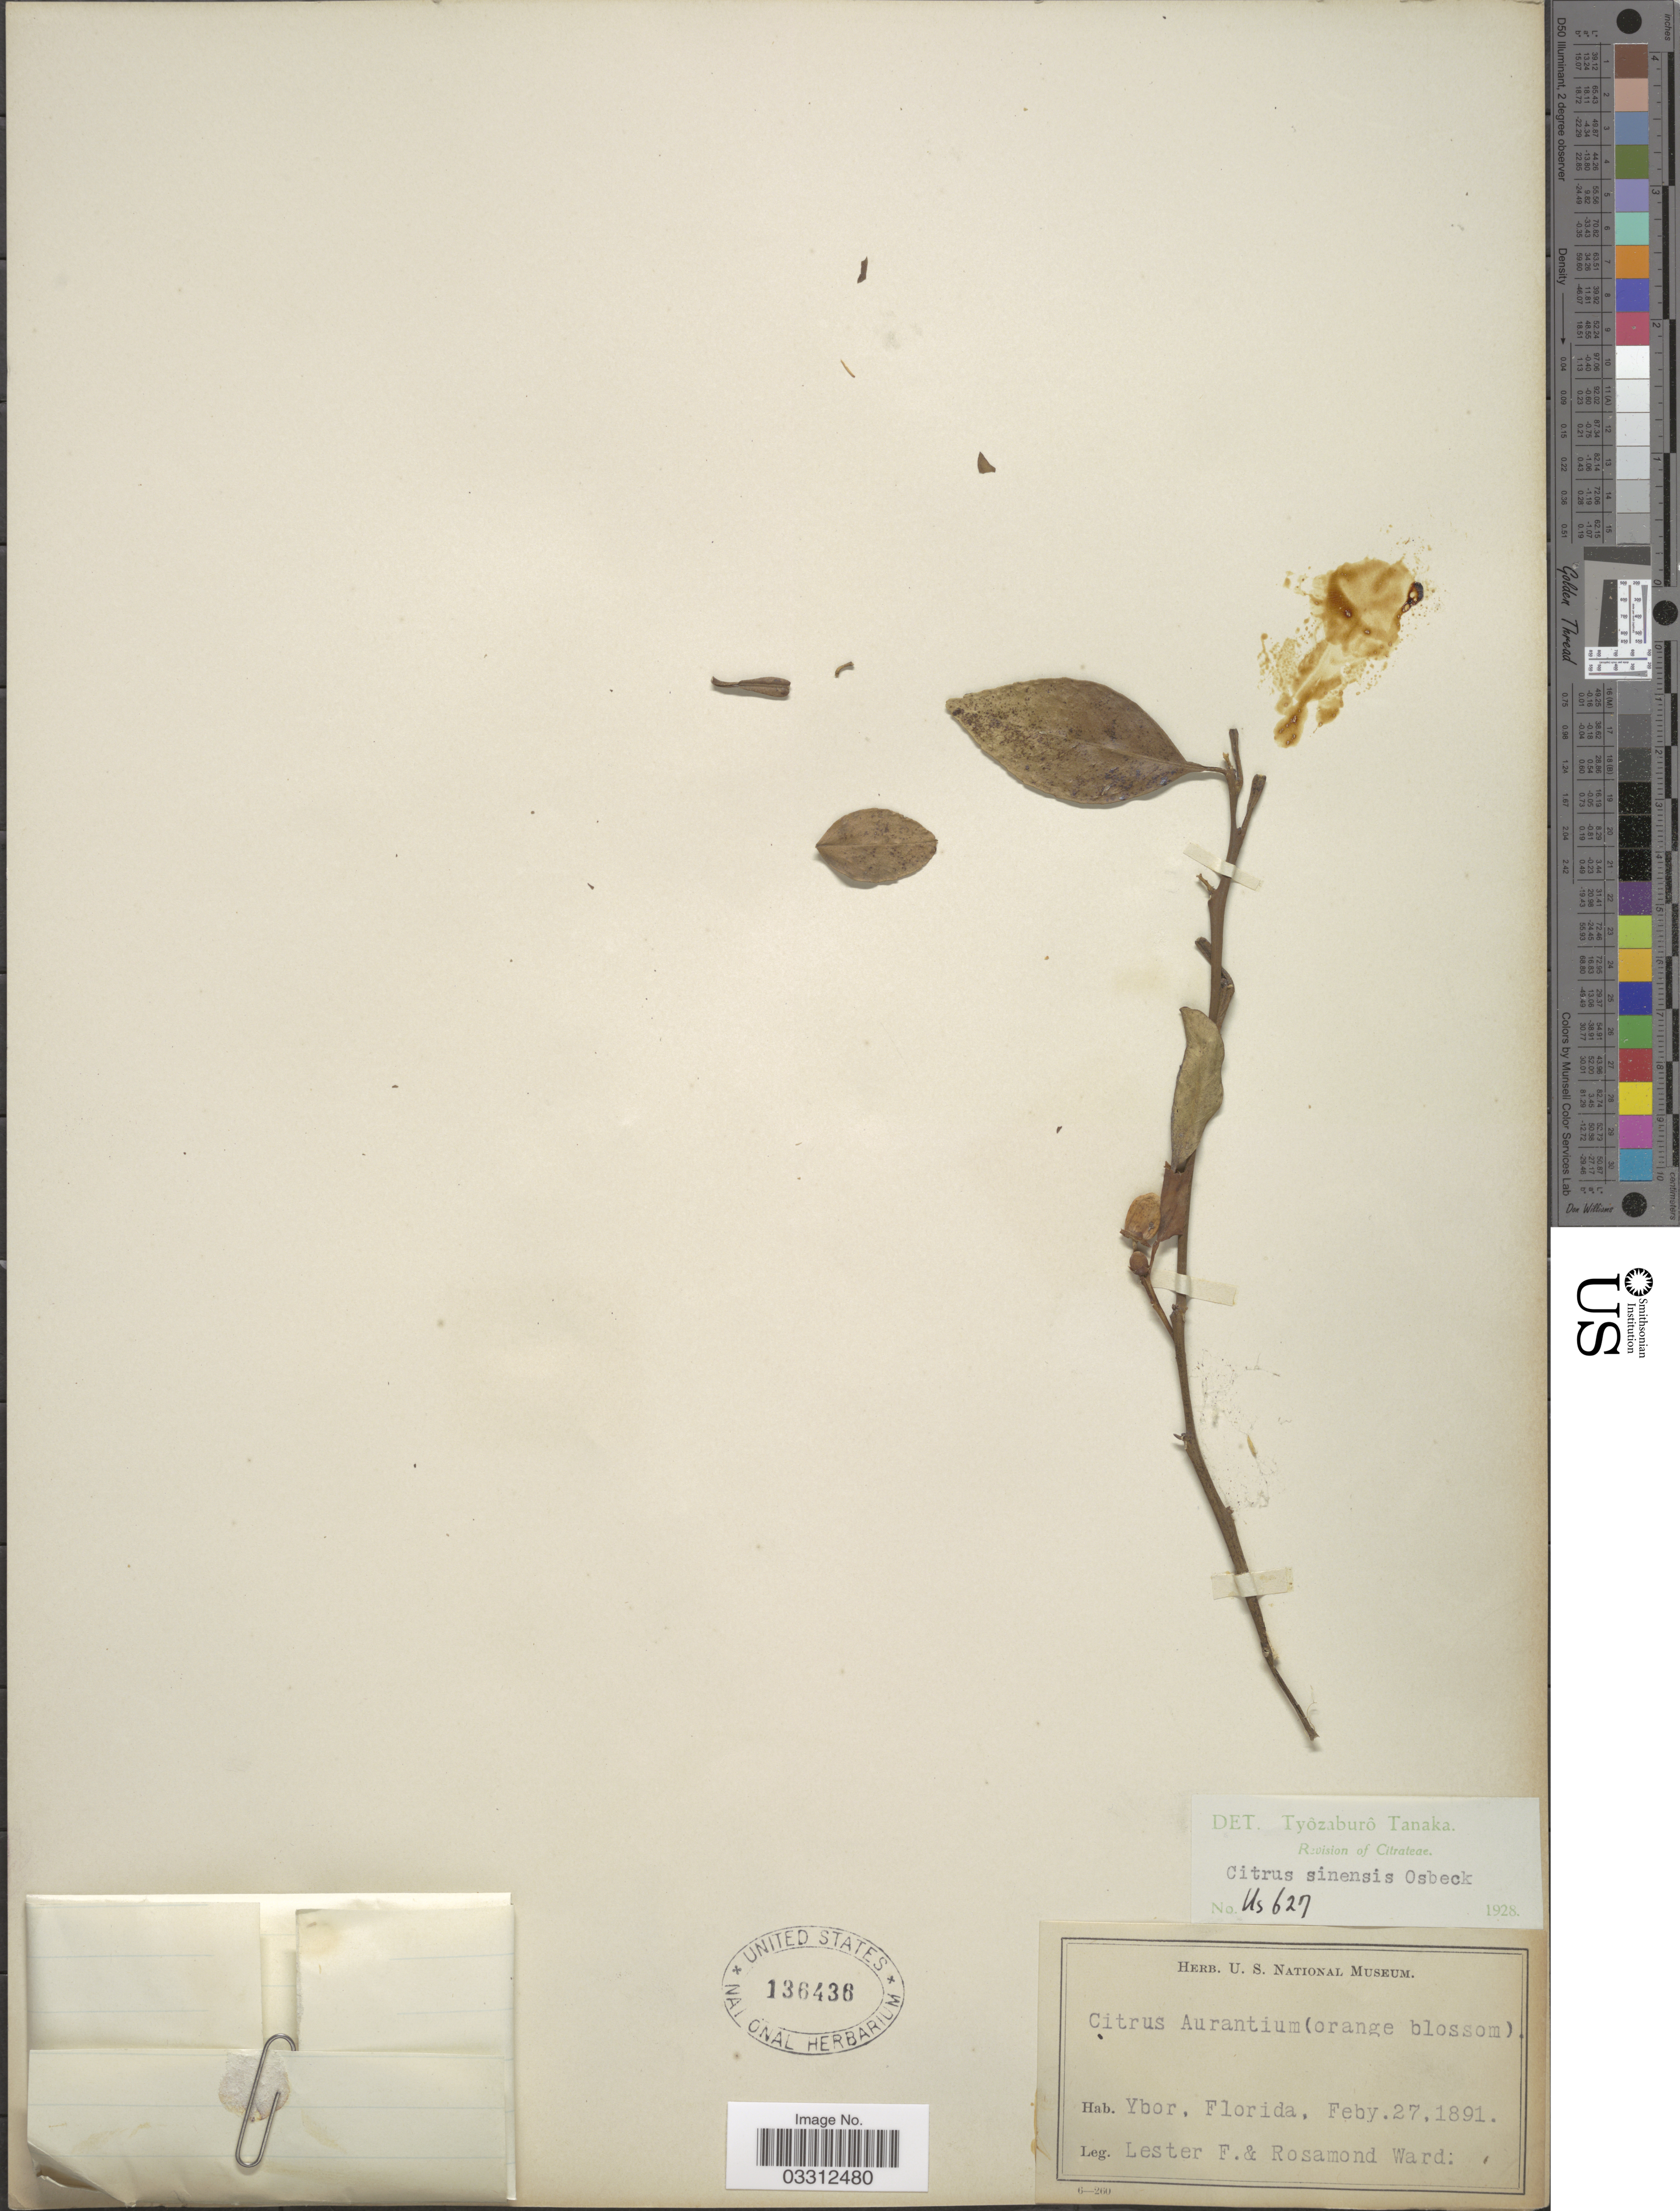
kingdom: Plantae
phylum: Tracheophyta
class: Magnoliopsida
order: Sapindales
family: Rutaceae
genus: Citrus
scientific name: Citrus x sinensis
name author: (L.) Osbeck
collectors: L. F. Ward & R. Ward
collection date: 1891-02-27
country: United States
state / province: Florida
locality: Ybor.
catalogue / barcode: US 136436